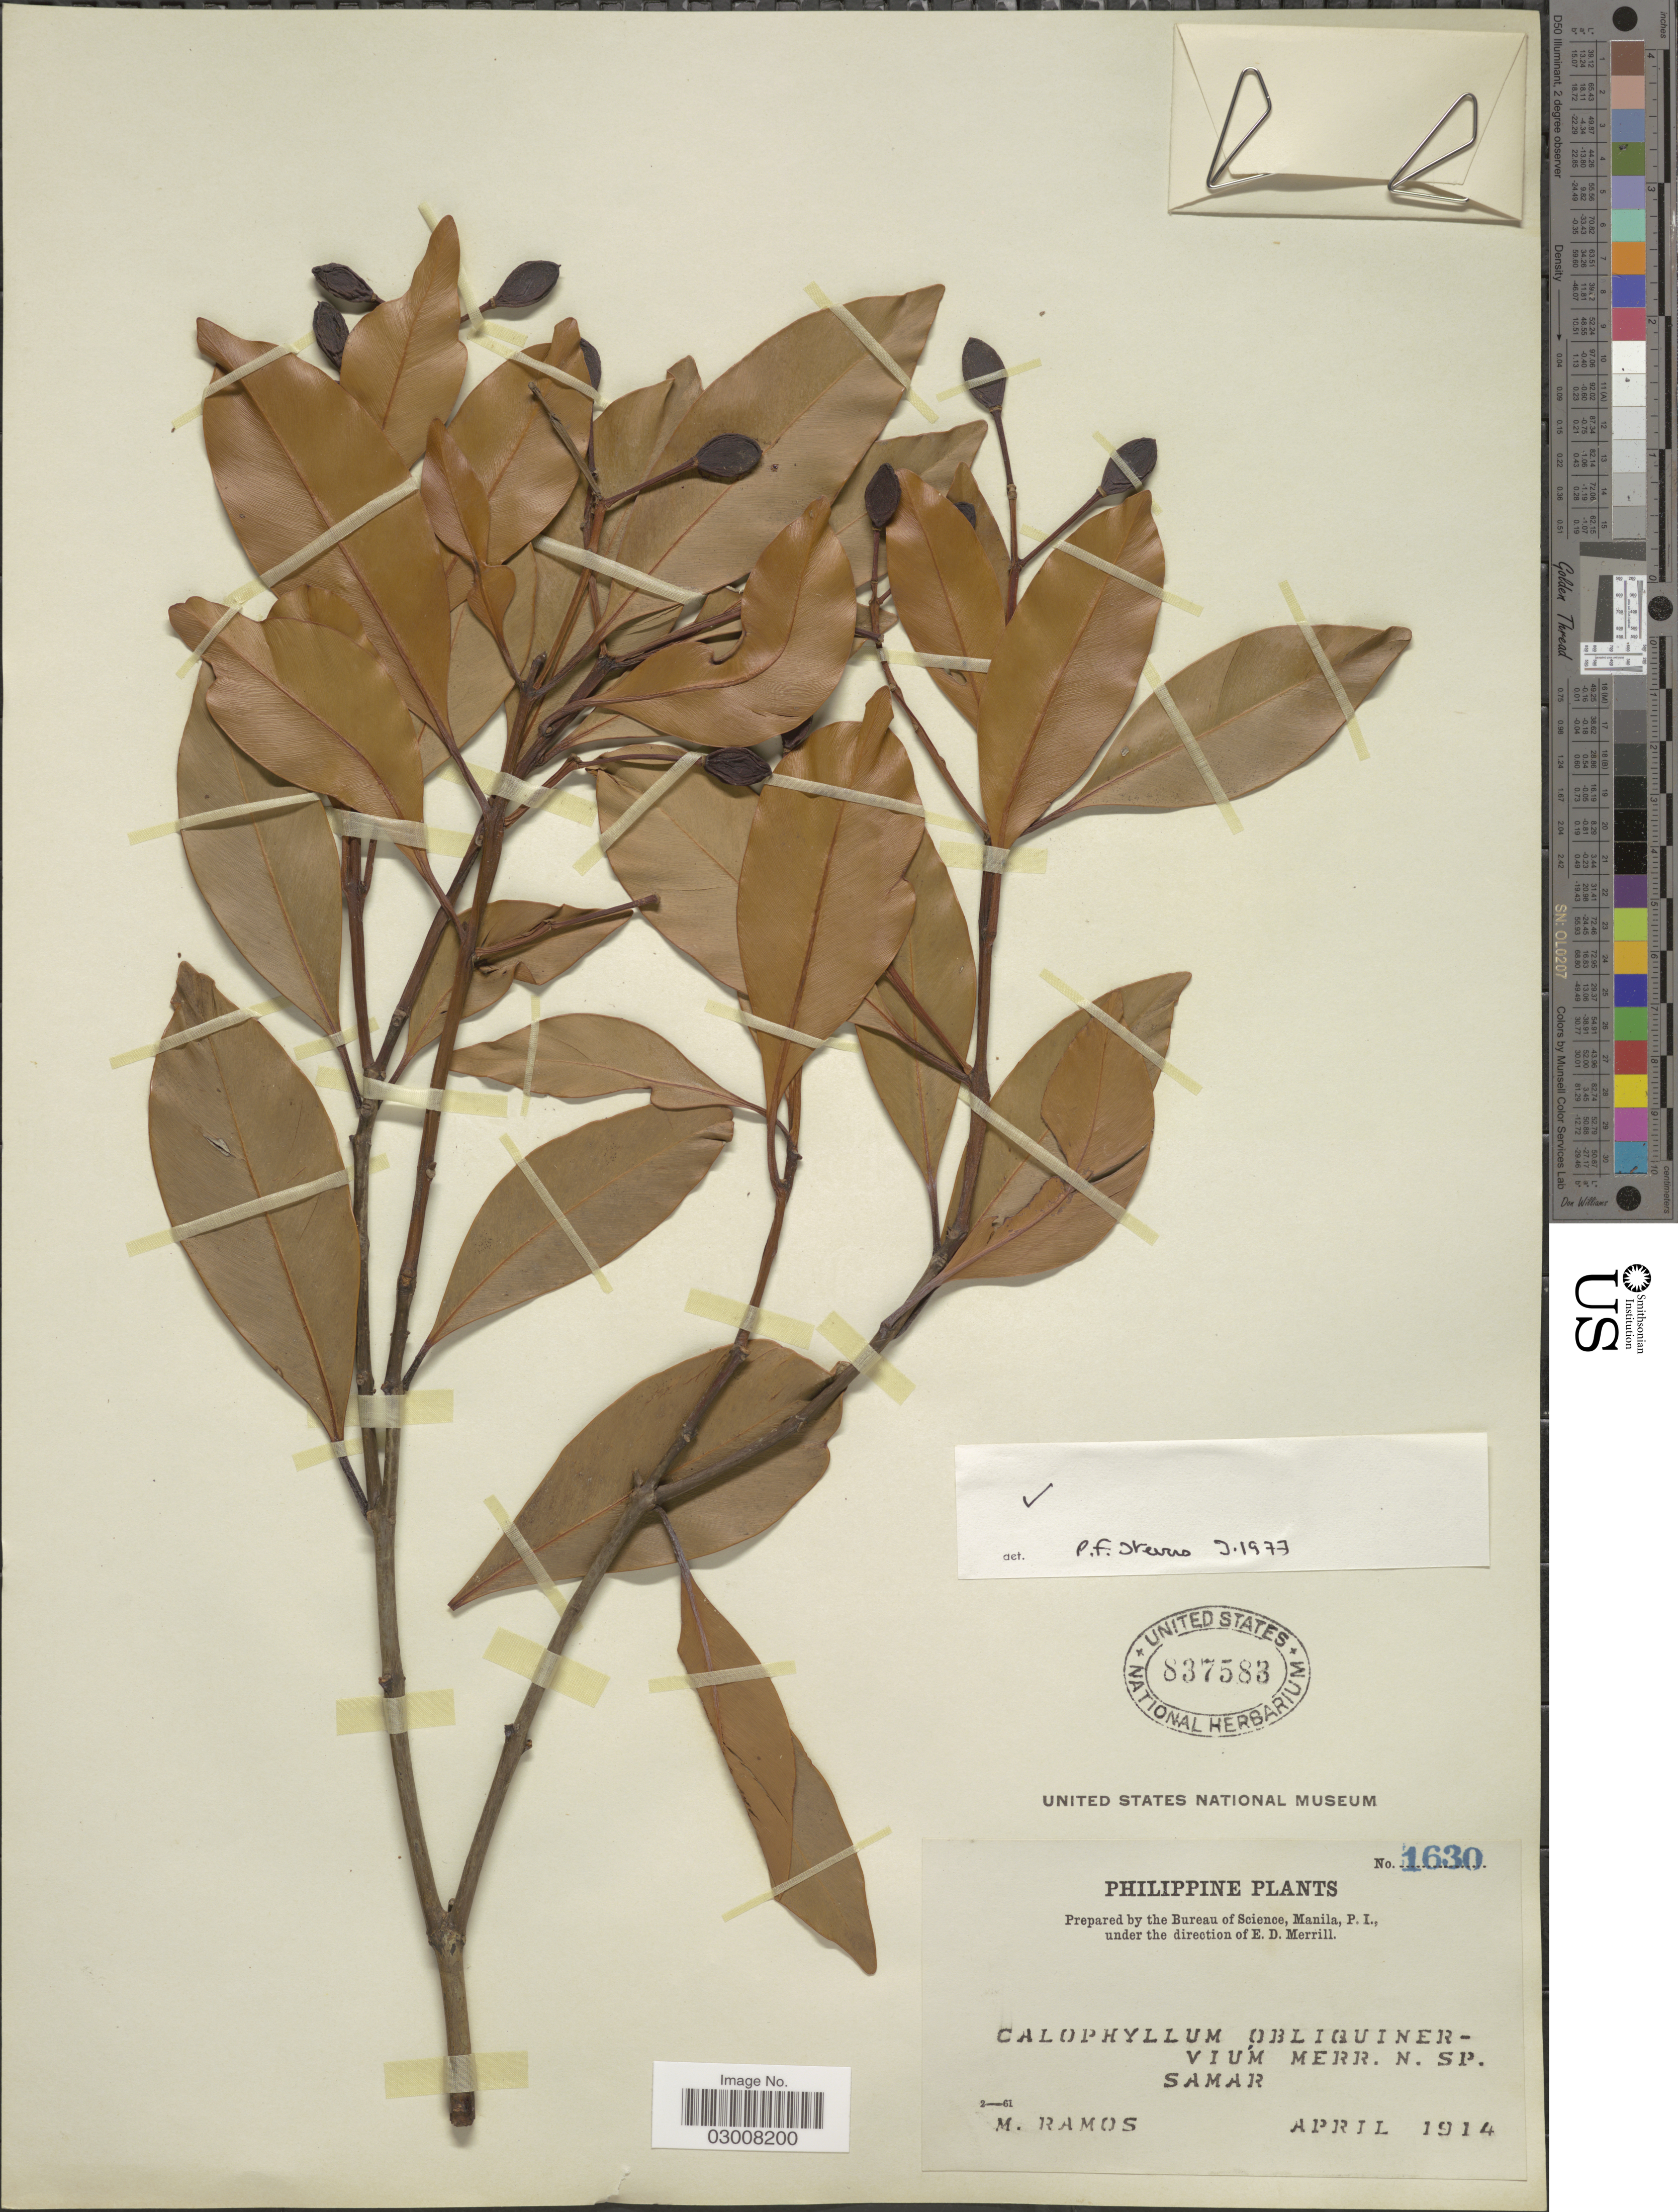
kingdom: Plantae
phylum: Tracheophyta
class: Magnoliopsida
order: Malpighiales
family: Calophyllaceae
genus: Calophyllum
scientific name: Calophyllum obliquinervium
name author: Merr.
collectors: M. Ramos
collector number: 1630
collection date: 1914-04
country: Philippines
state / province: Eastern Visayas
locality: Samar.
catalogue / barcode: US 737583